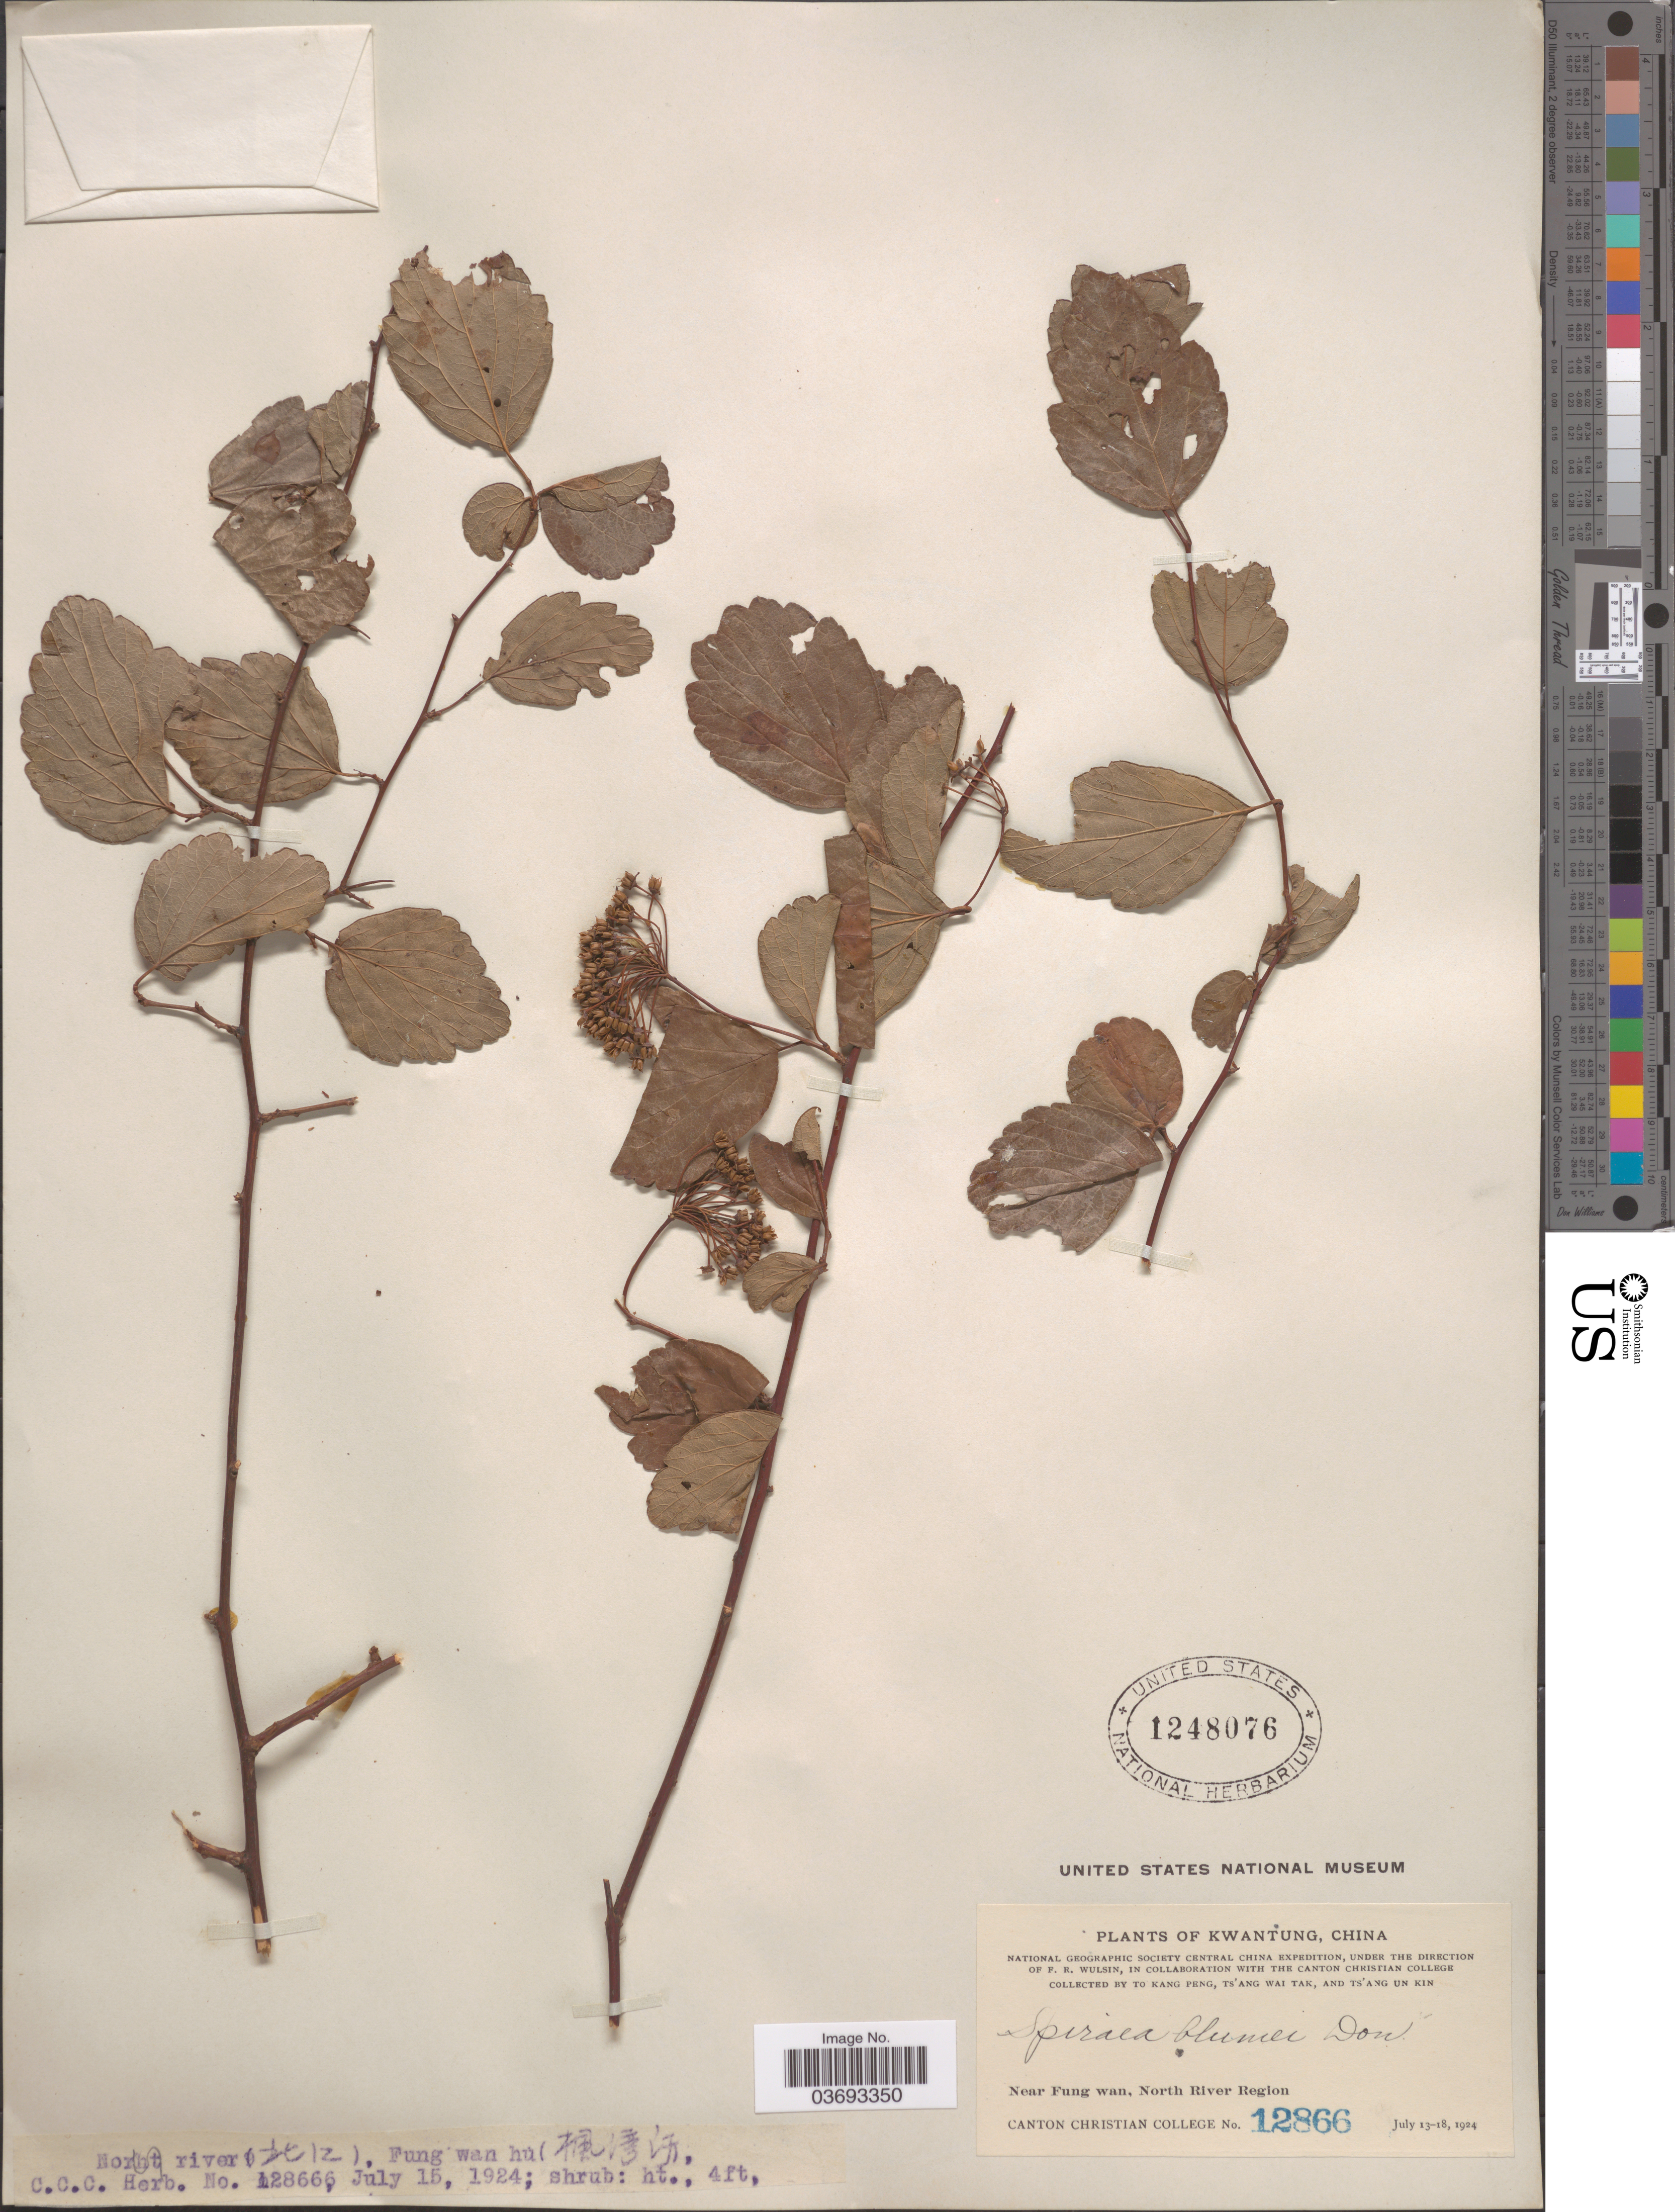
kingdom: Plantae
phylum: Tracheophyta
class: Magnoliopsida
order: Rosales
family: Rosaceae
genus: Spiraea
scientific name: Spiraea blumei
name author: G. Don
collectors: T. K. Peng, W. T. Tsang & Ts' Ang Un Kin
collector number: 12866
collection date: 1924-07-15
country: China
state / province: Guangdong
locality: Kwantung. Near Fung wan, North River Region. North river (X), Fung wan hu (X).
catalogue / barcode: US 1248076